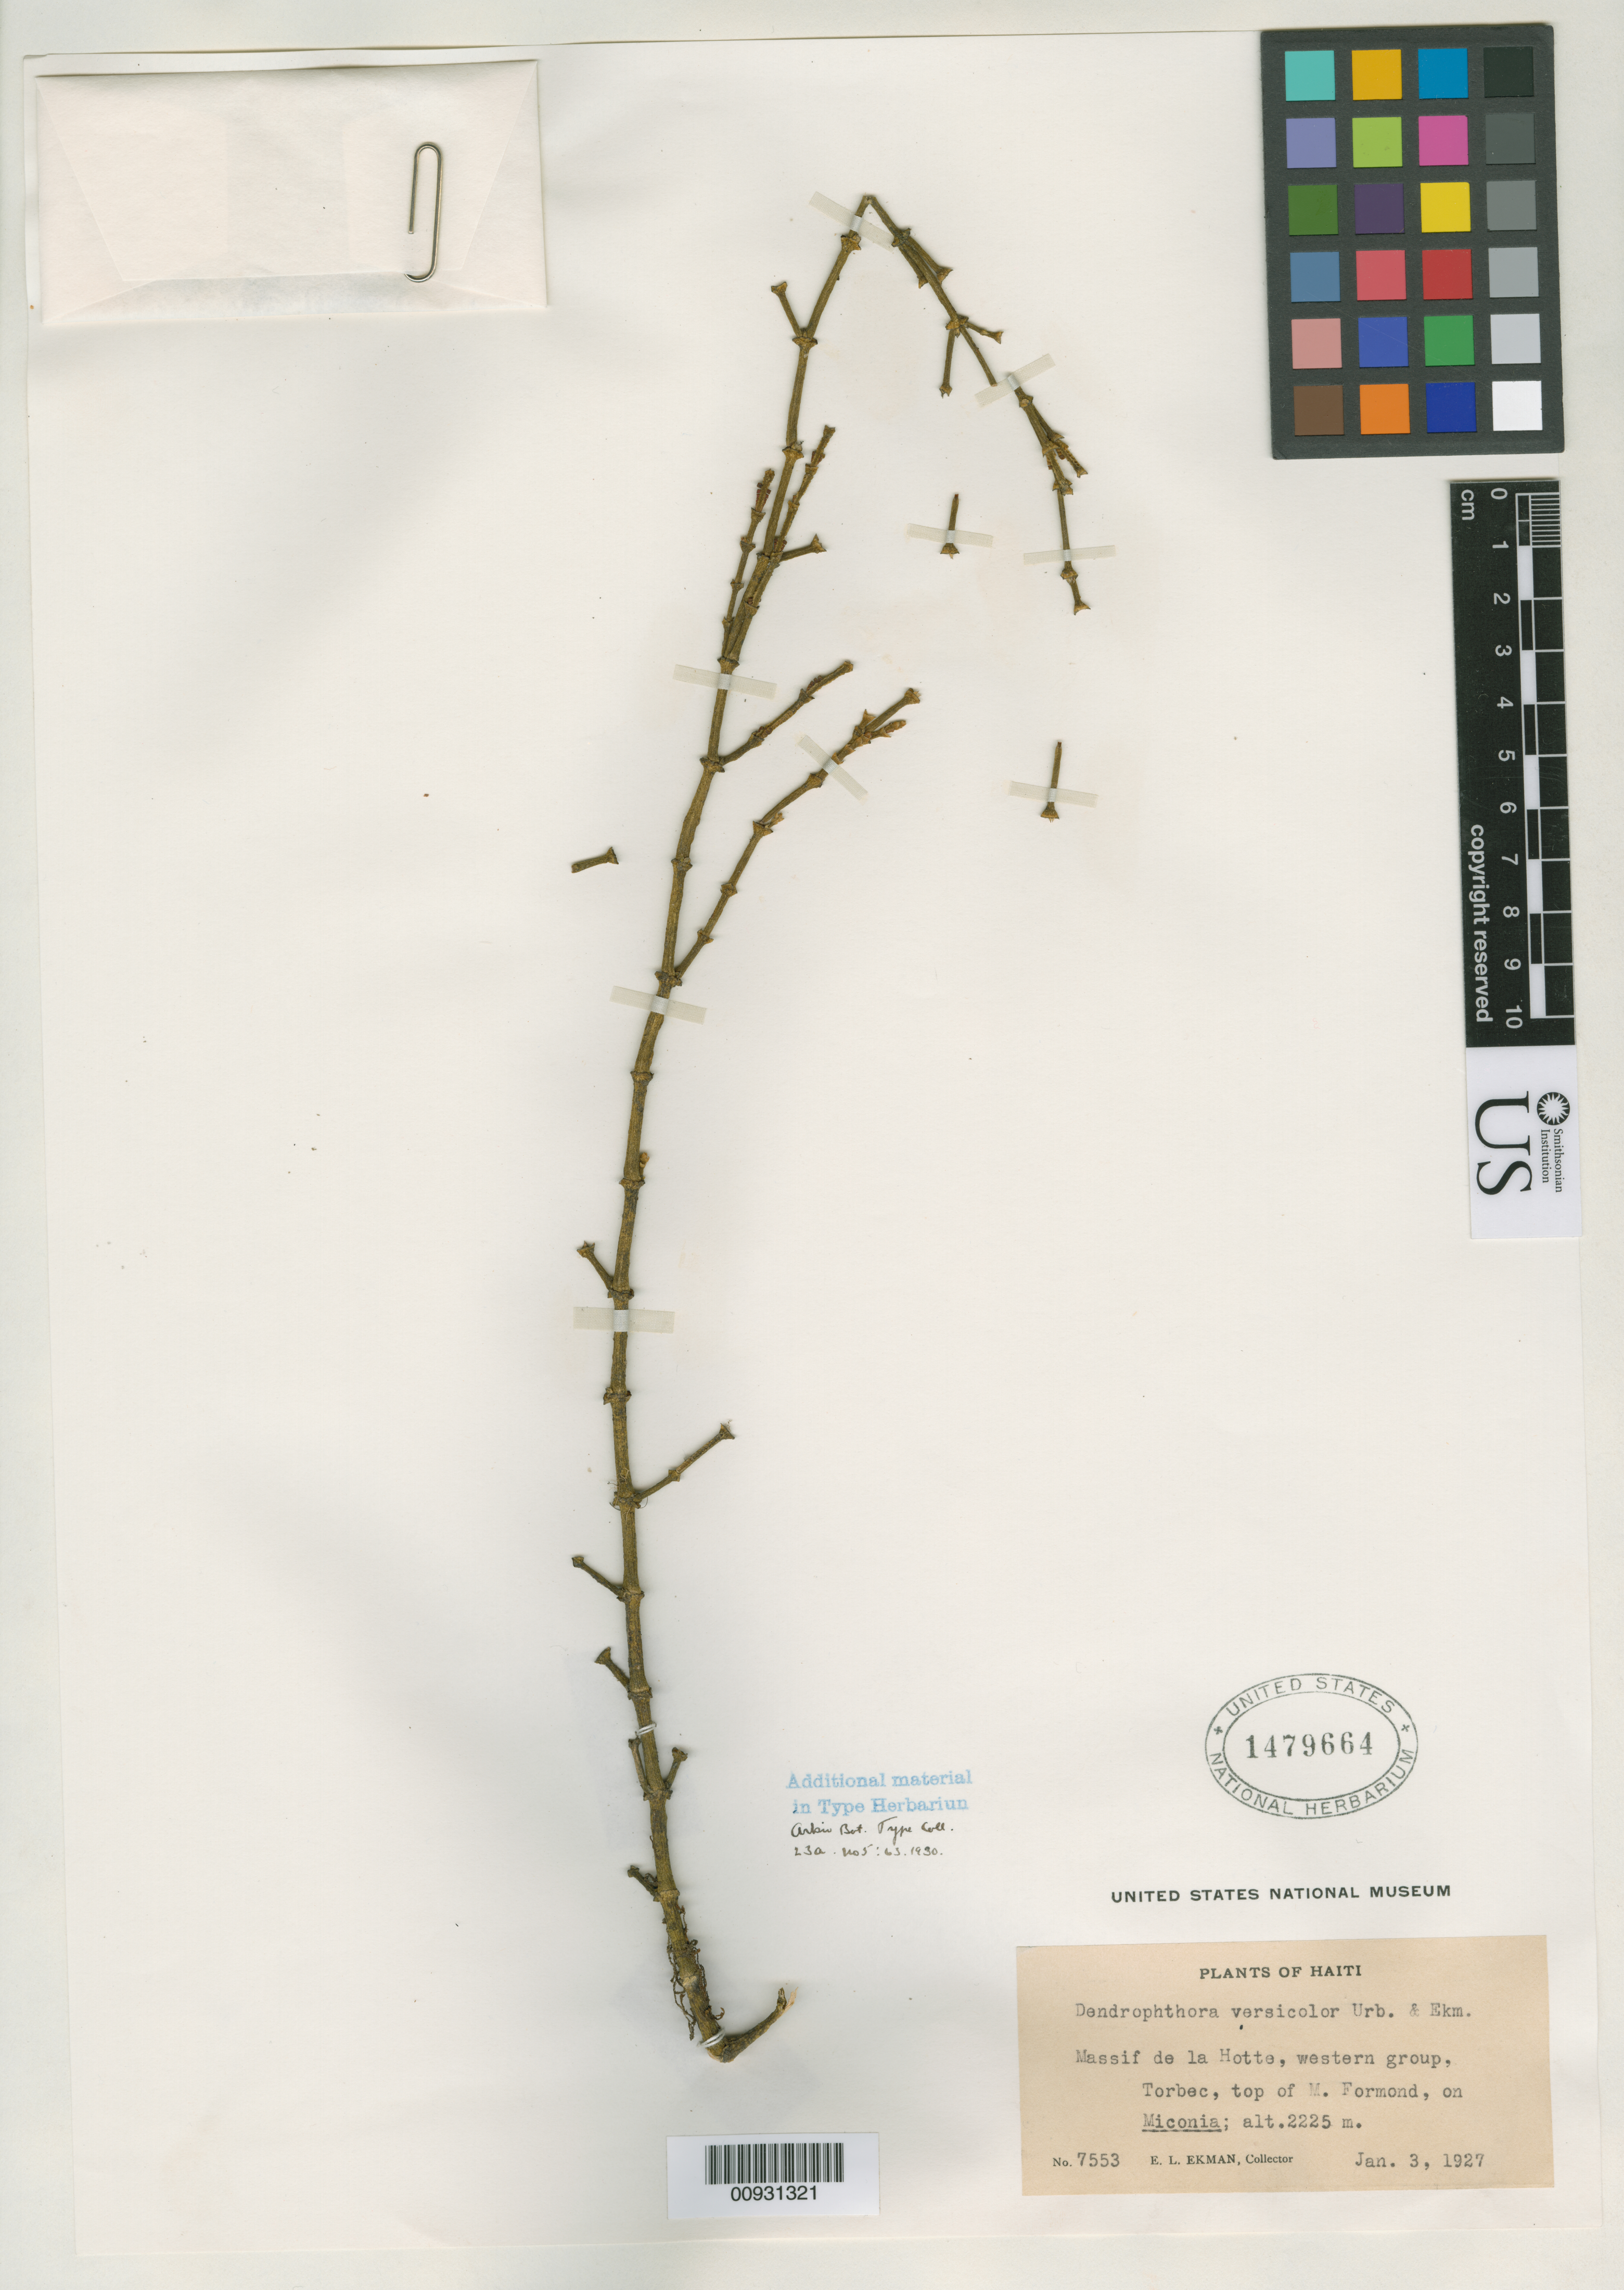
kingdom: Plantae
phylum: Tracheophyta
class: Magnoliopsida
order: Santalales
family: Viscaceae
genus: Dendrophthora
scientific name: Dendrophthora versicolor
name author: Urb. & Ekman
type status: Isotype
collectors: E. L. Ekman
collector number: H7553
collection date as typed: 03 Jan 1927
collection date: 1927-01-03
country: Haiti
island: Hispaniola Island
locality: Massif de la Hotte, Torbec, top of M. Formond.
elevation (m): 2225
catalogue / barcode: US 1479664